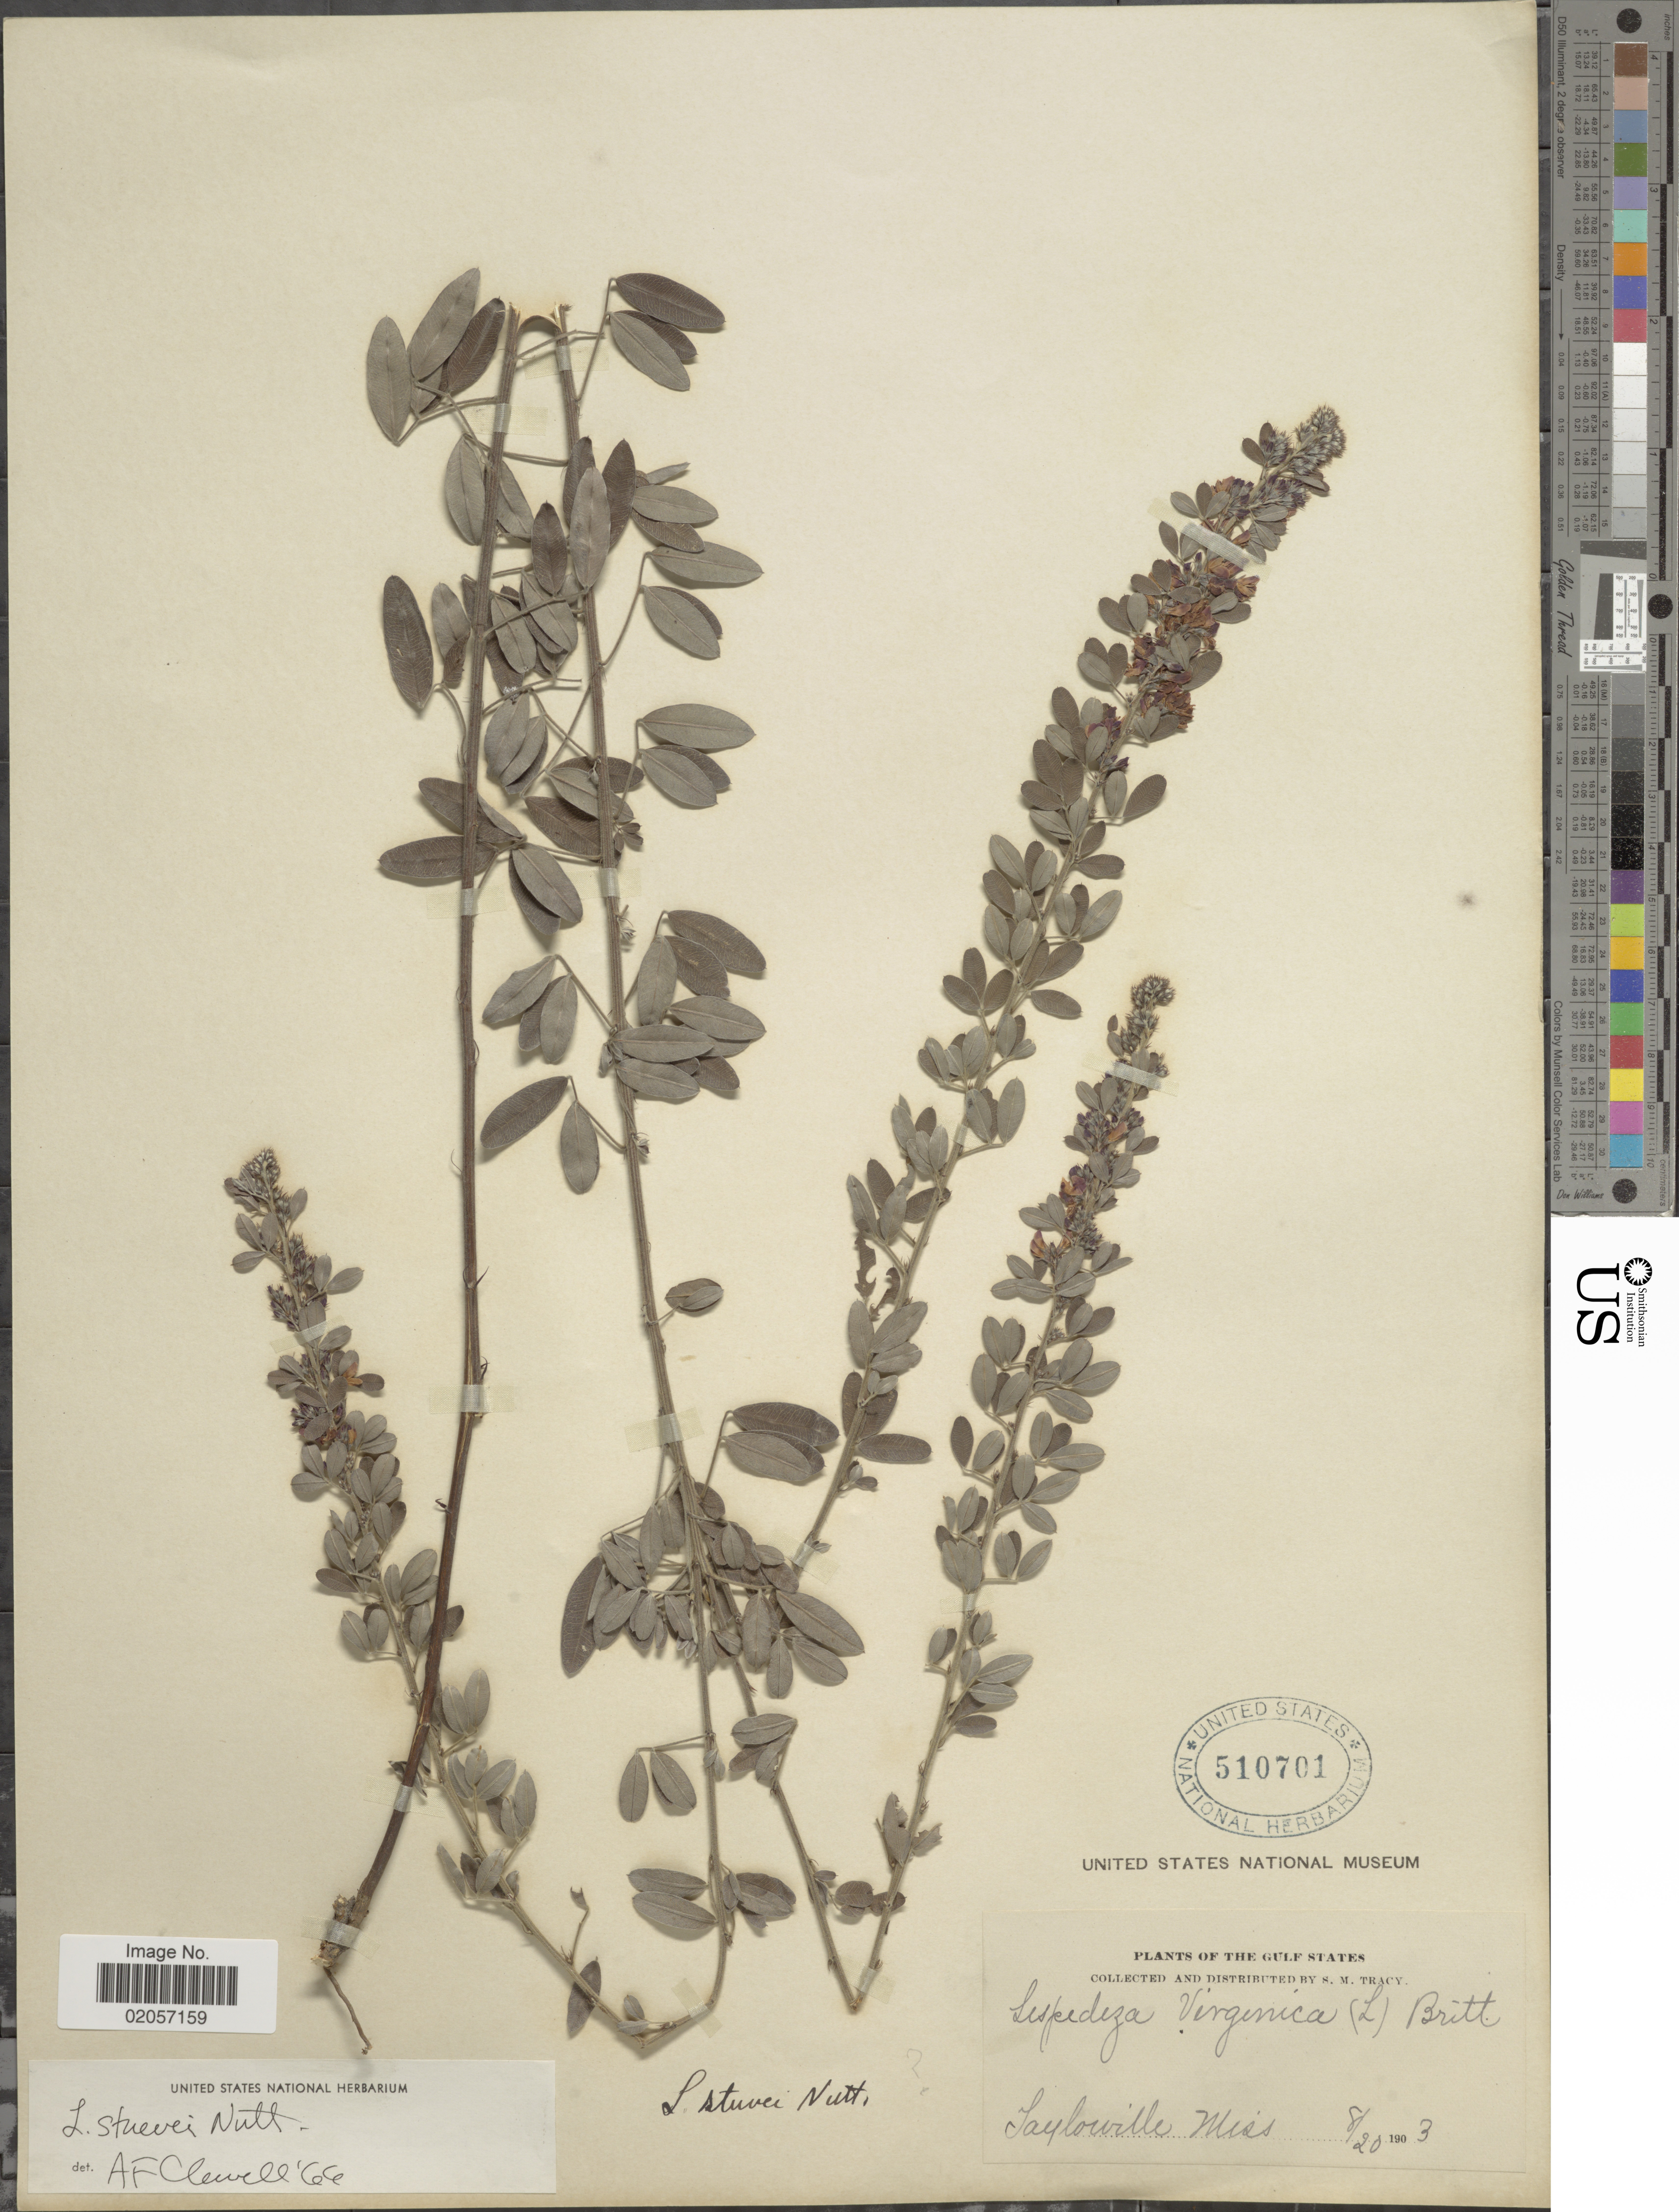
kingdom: Plantae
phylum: Tracheophyta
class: Magnoliopsida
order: Fabales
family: Fabaceae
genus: Lespedeza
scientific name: Lespedeza stuevei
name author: Nutt.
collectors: S. M. Tracy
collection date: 1903-08-20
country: United States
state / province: Mississippi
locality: Gulf States, Taylorsville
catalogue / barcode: US 510701